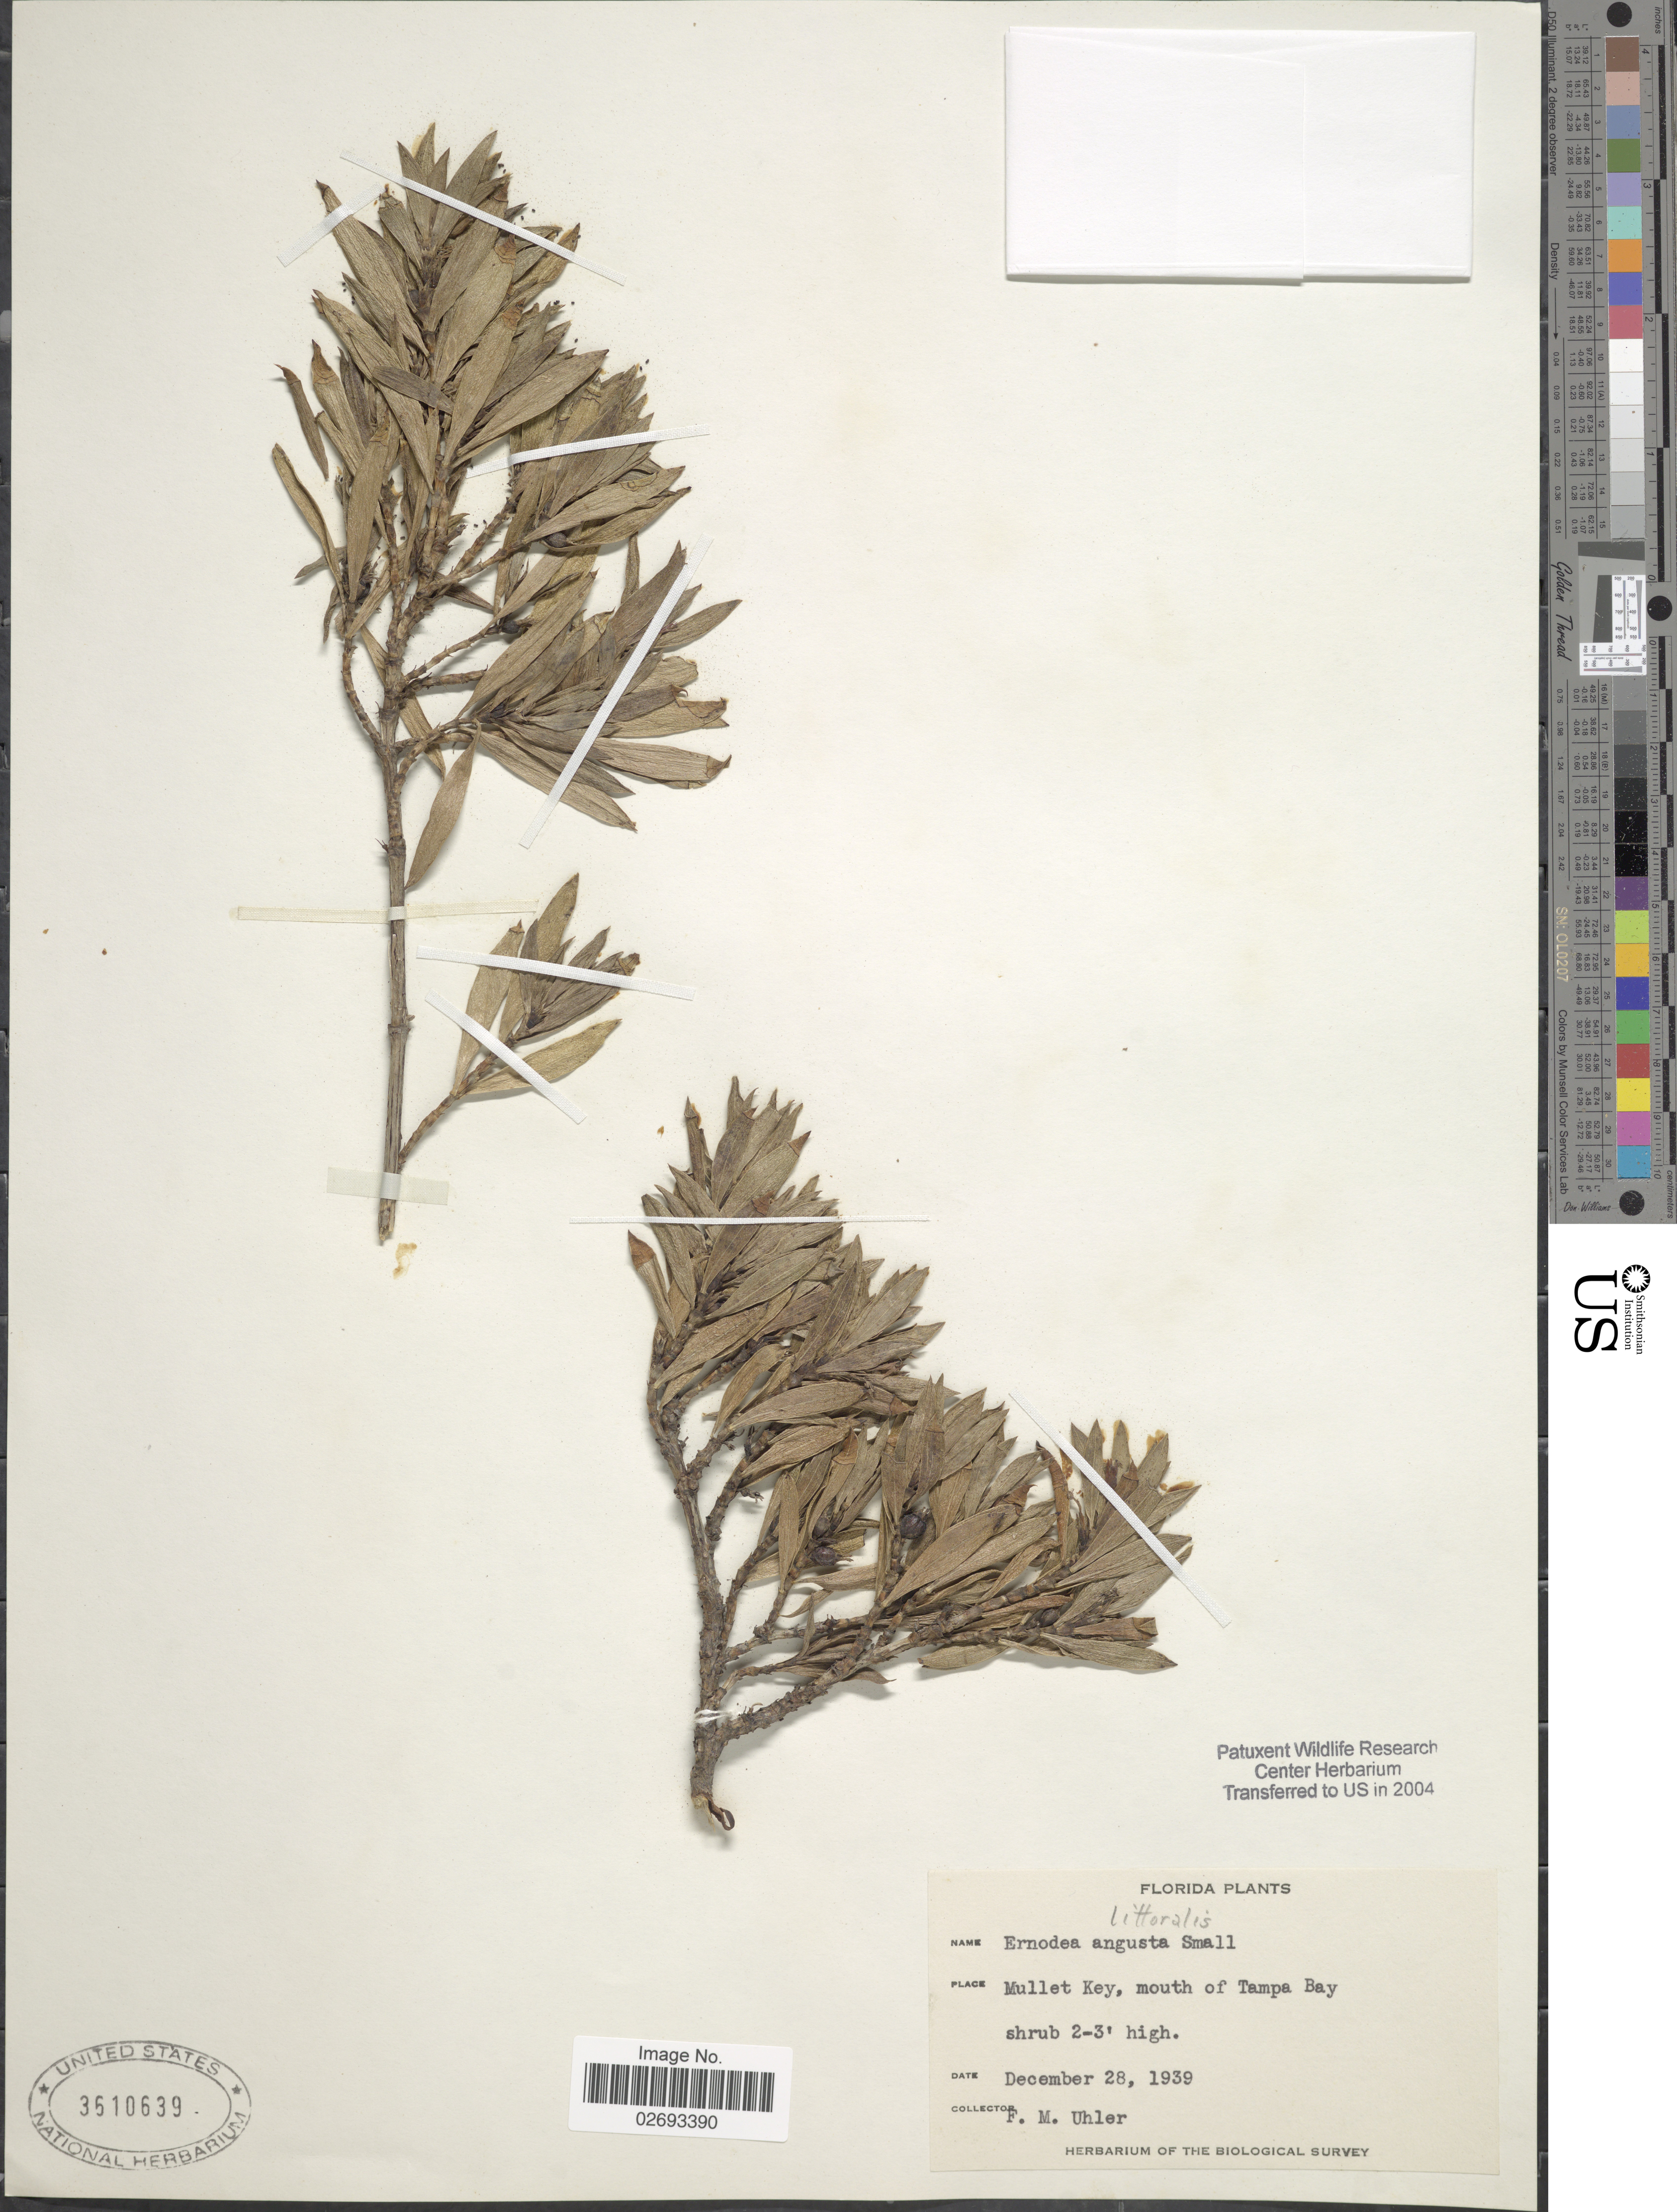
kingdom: Plantae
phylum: Tracheophyta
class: Magnoliopsida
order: Gentianales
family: Rubiaceae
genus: Ernodea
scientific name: Ernodea littoralis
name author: Sw.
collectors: F. M. Uhler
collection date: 1939-12-28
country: United States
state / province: Florida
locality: Mullet Key, mouth of Tampa Bay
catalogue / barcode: US 3610639